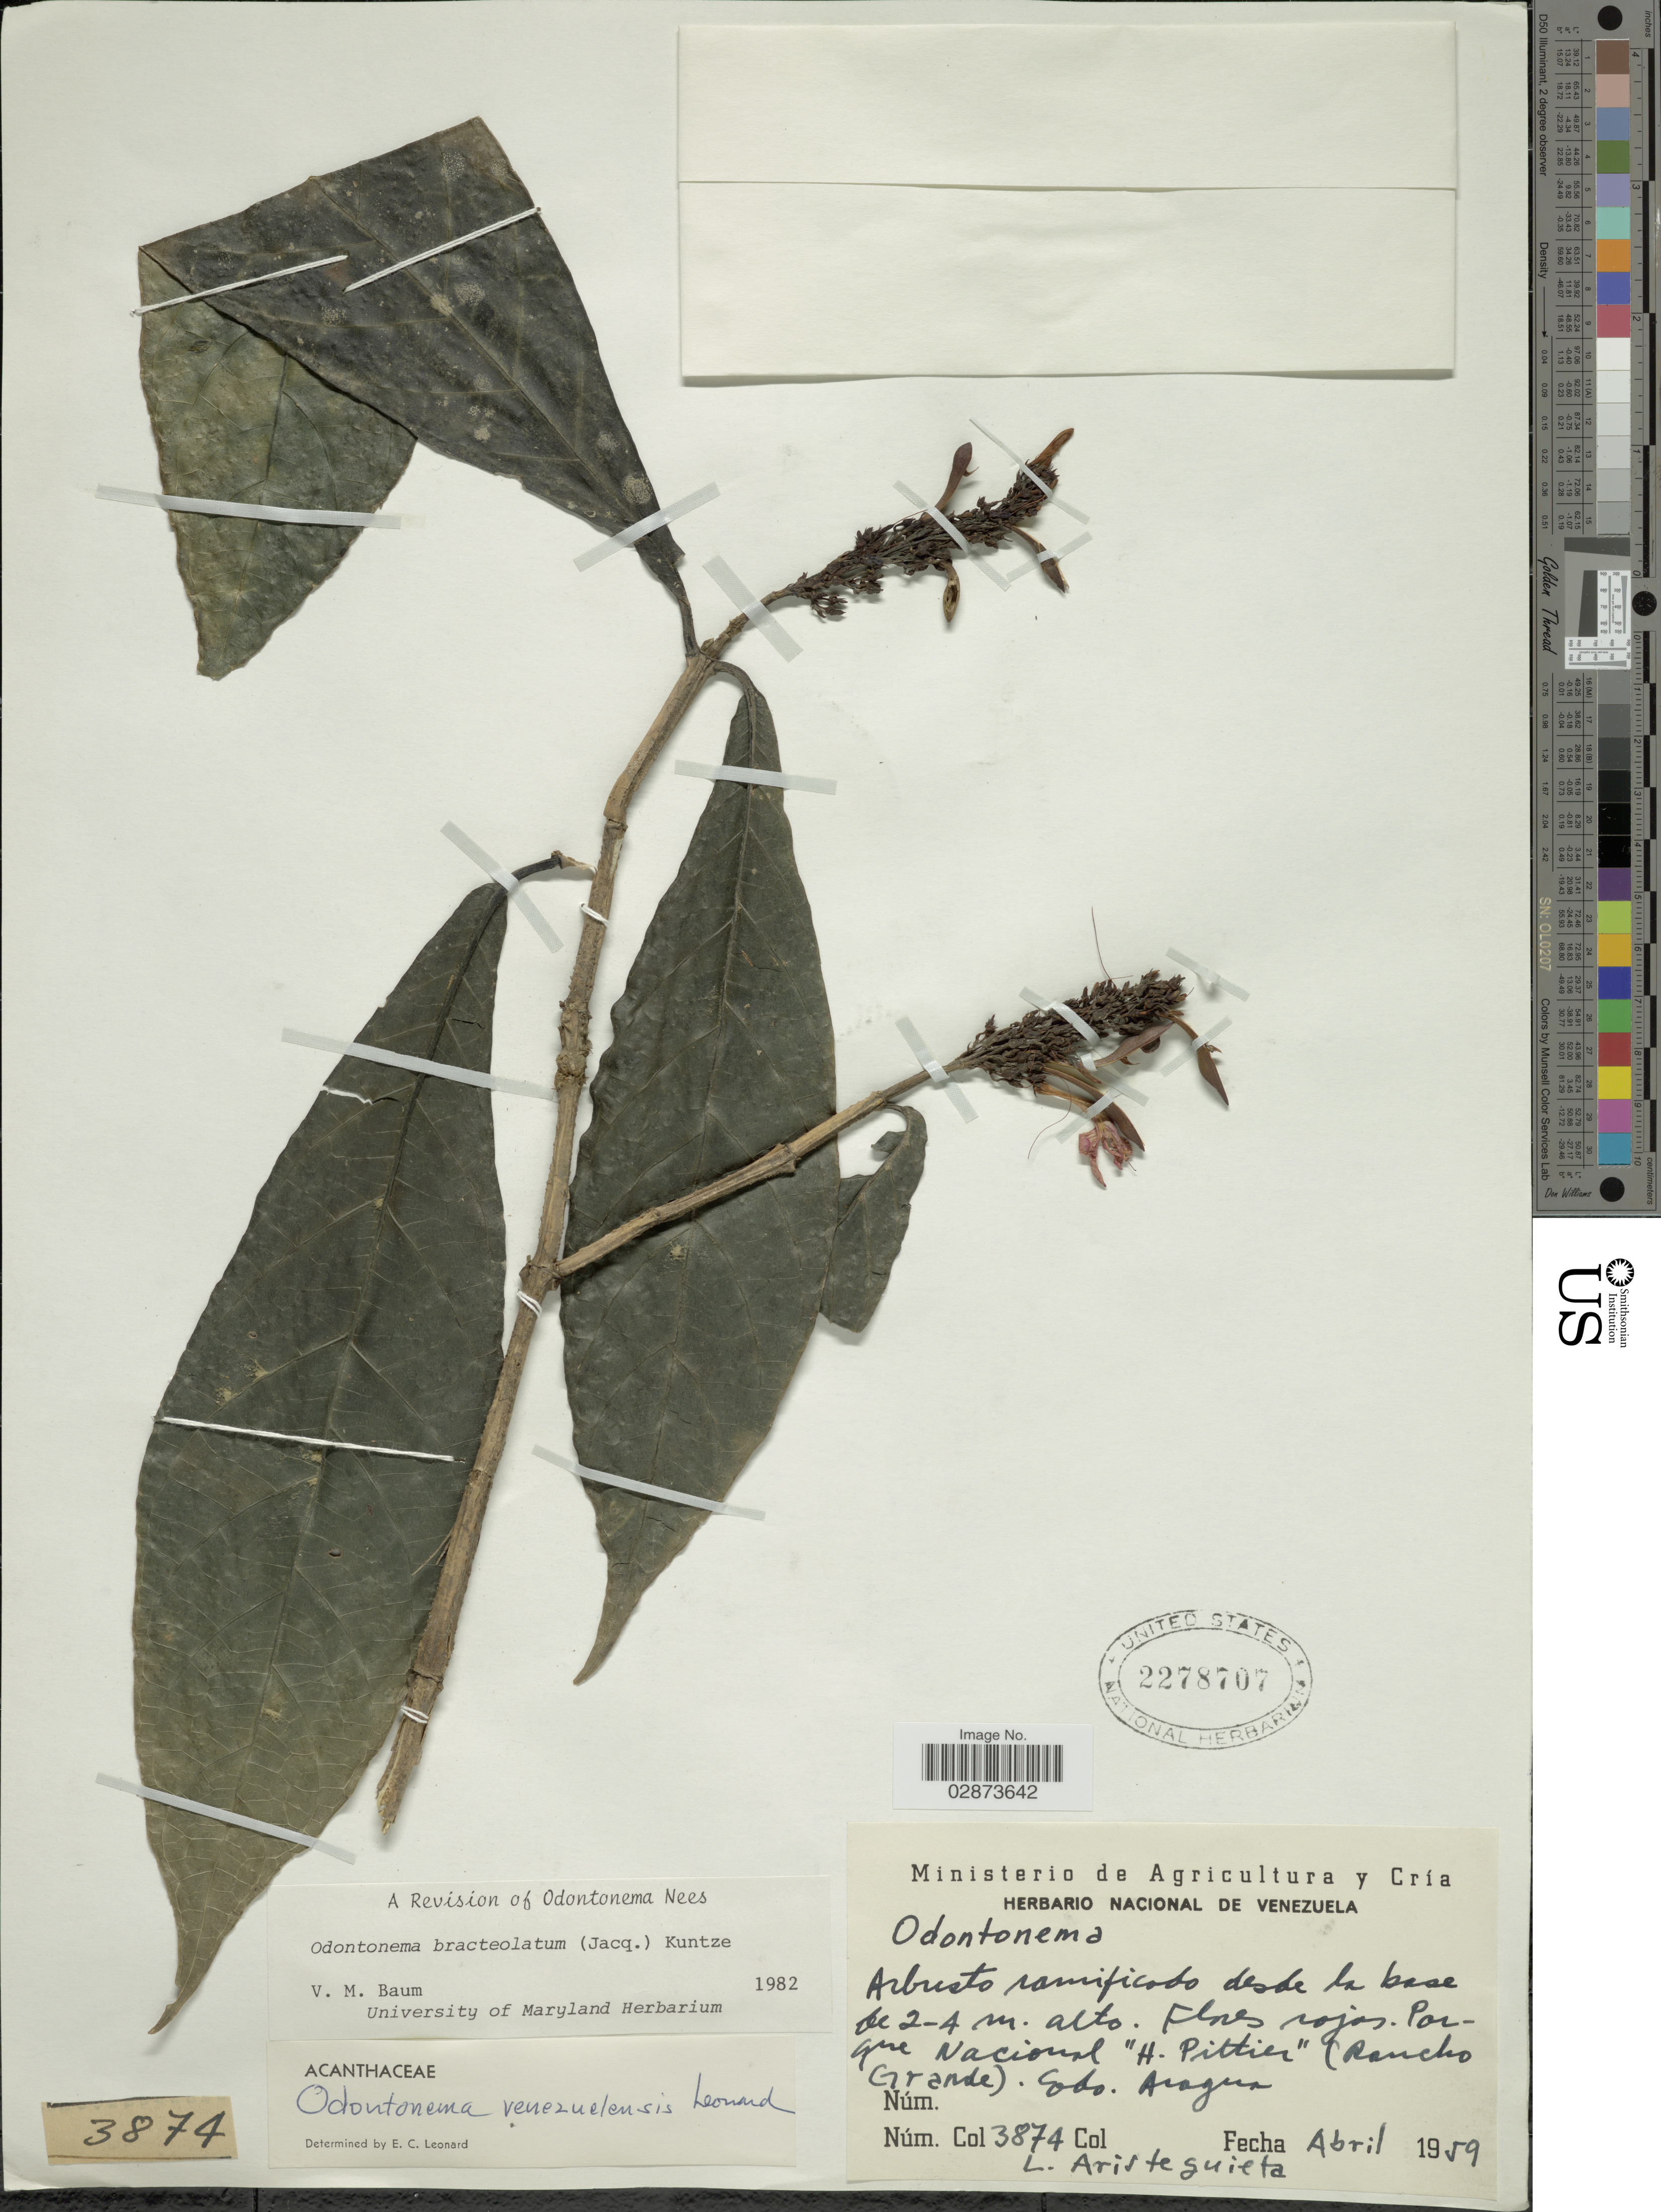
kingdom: Plantae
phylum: Tracheophyta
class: Magnoliopsida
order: Lamiales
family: Acanthaceae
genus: Odontonema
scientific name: Odontonema bracteolatum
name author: (Jacq.) Kuntze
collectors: L. Aristeguieta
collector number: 3874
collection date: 1959-04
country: Venezuela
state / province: Aragua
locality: Porque Nacional "H. Pittier" (Rancho Grande). Edo. Aragua.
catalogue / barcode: US 2278707